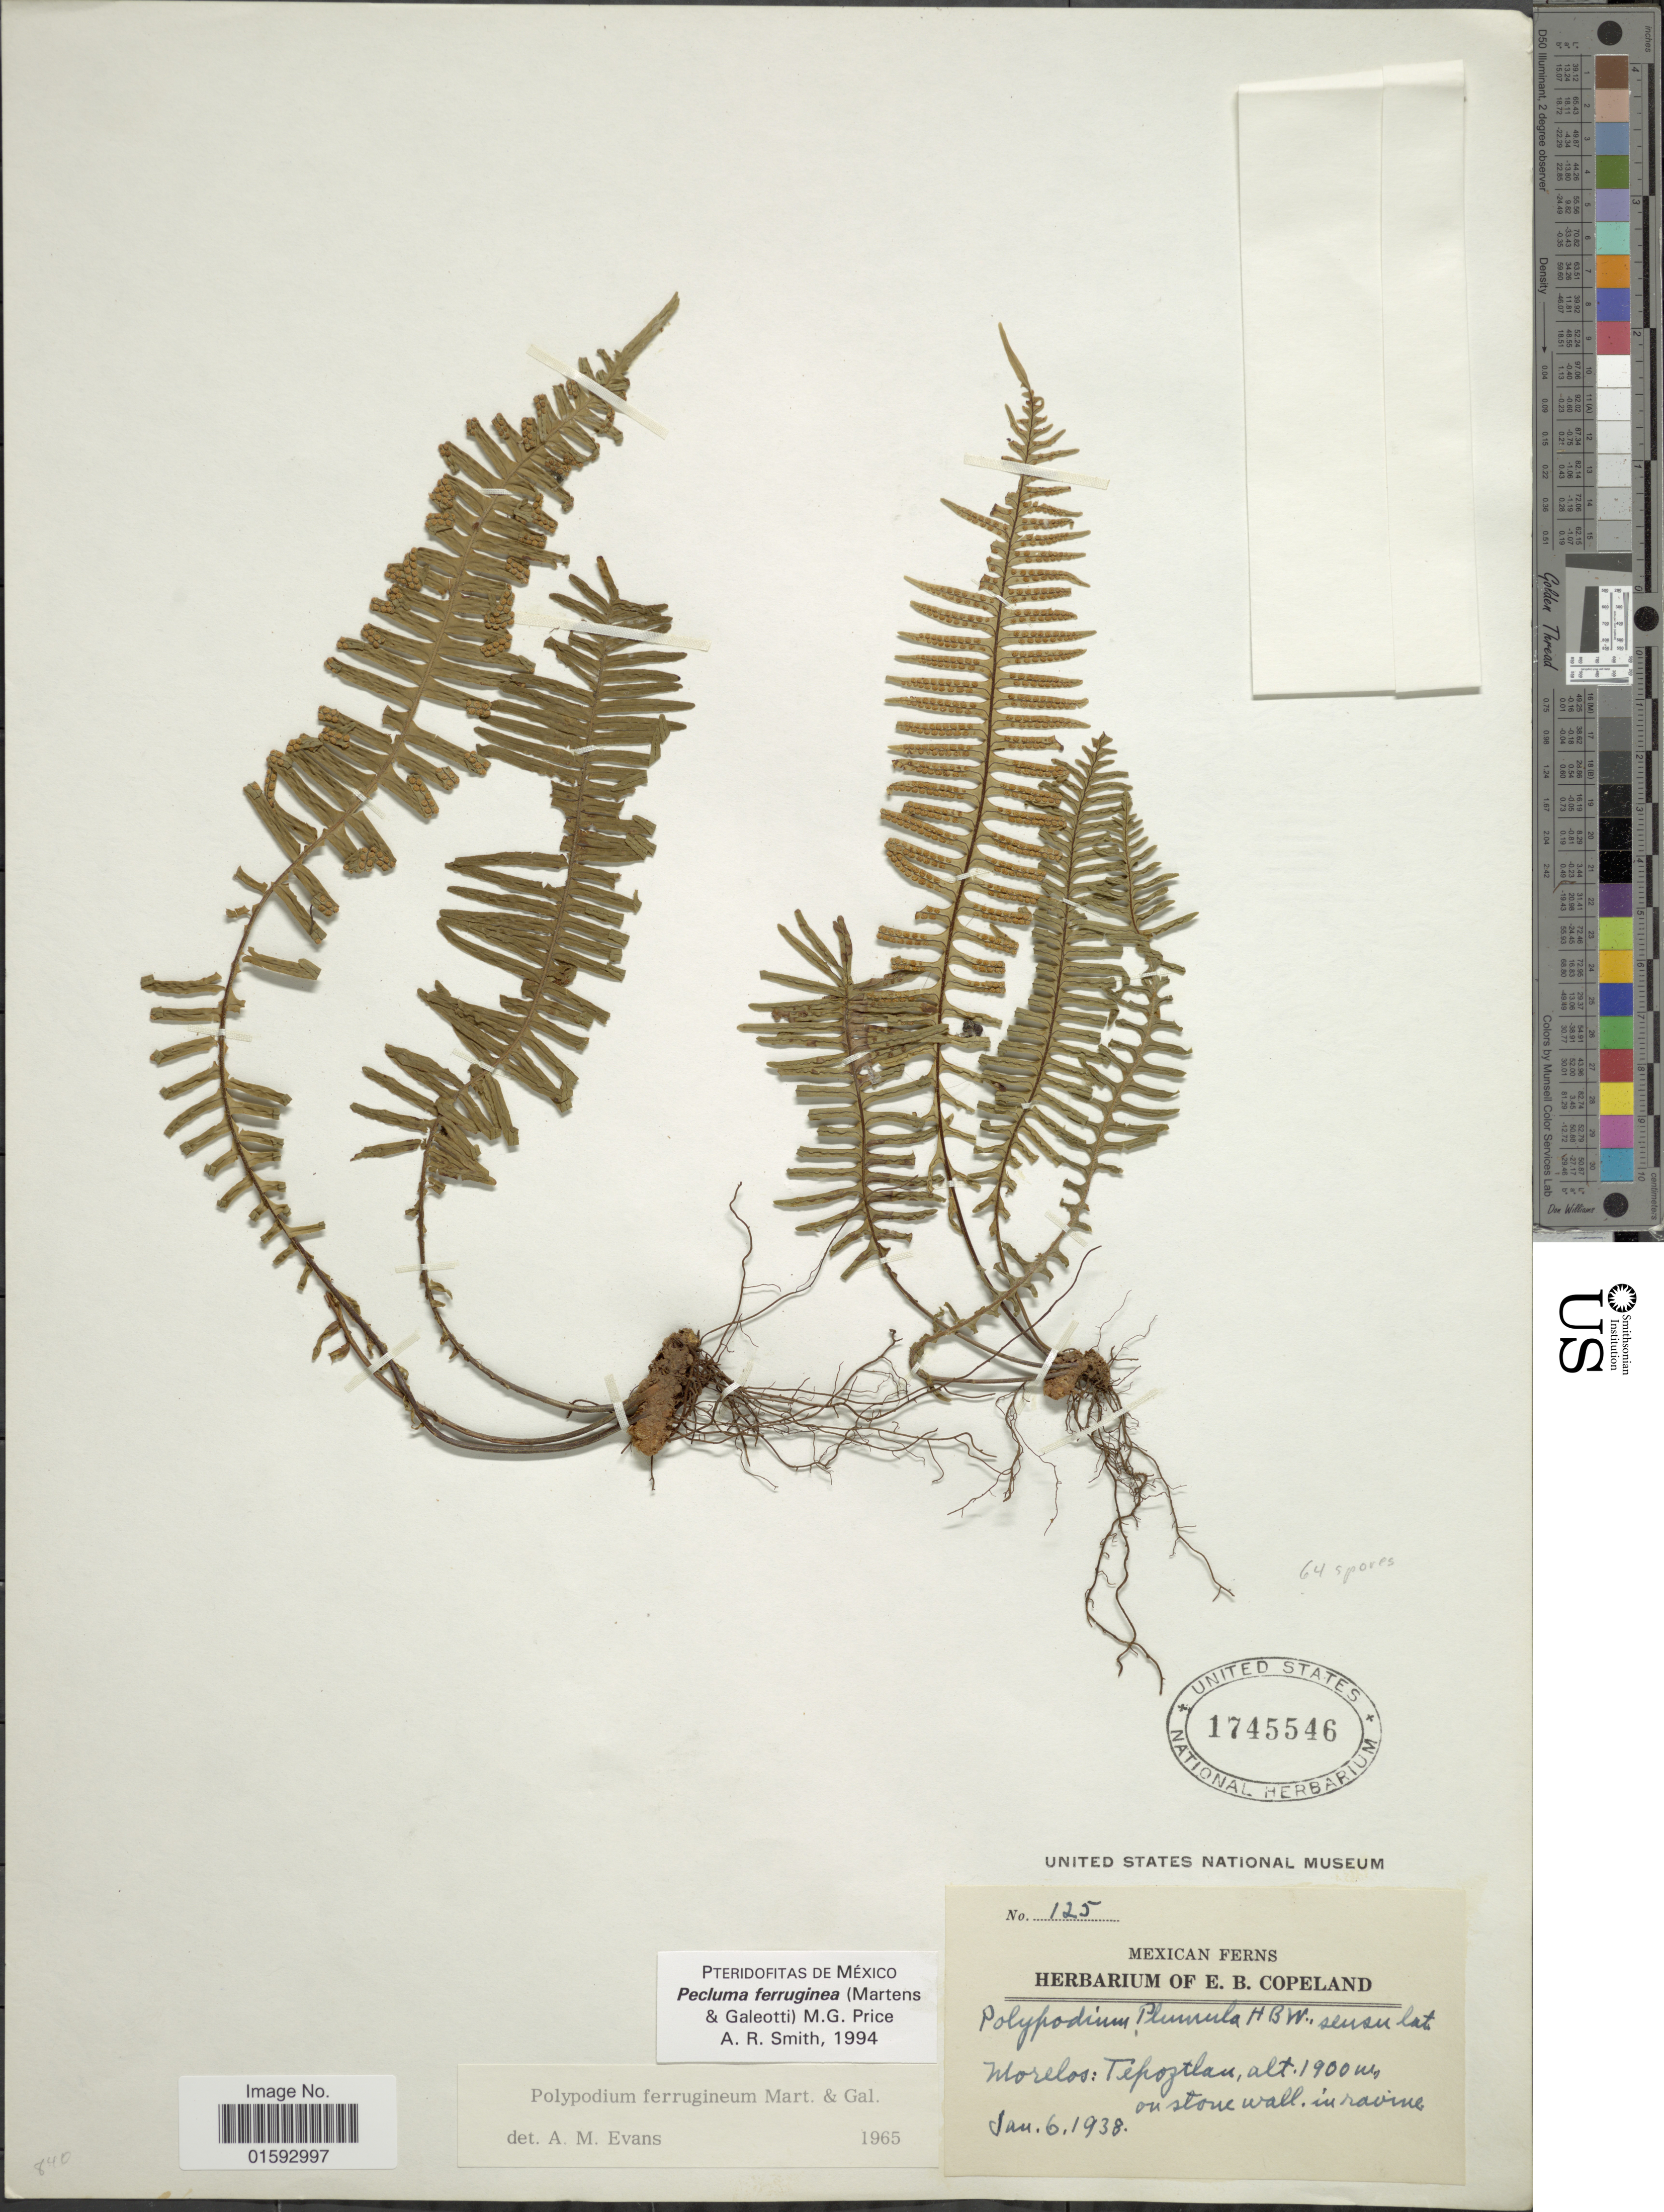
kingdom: Plantae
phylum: Tracheophyta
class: Polypodiopsida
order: Polypodiales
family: Polypodiaceae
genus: Pecluma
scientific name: Pecluma ferruginea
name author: (M. Martens & Galeotti) Price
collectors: ex herb. E. B. Copeland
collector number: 125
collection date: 1938-01-06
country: Mexico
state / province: Morelos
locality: Tepostlau, on stone wall in ravine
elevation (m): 1900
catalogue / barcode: US 1745546